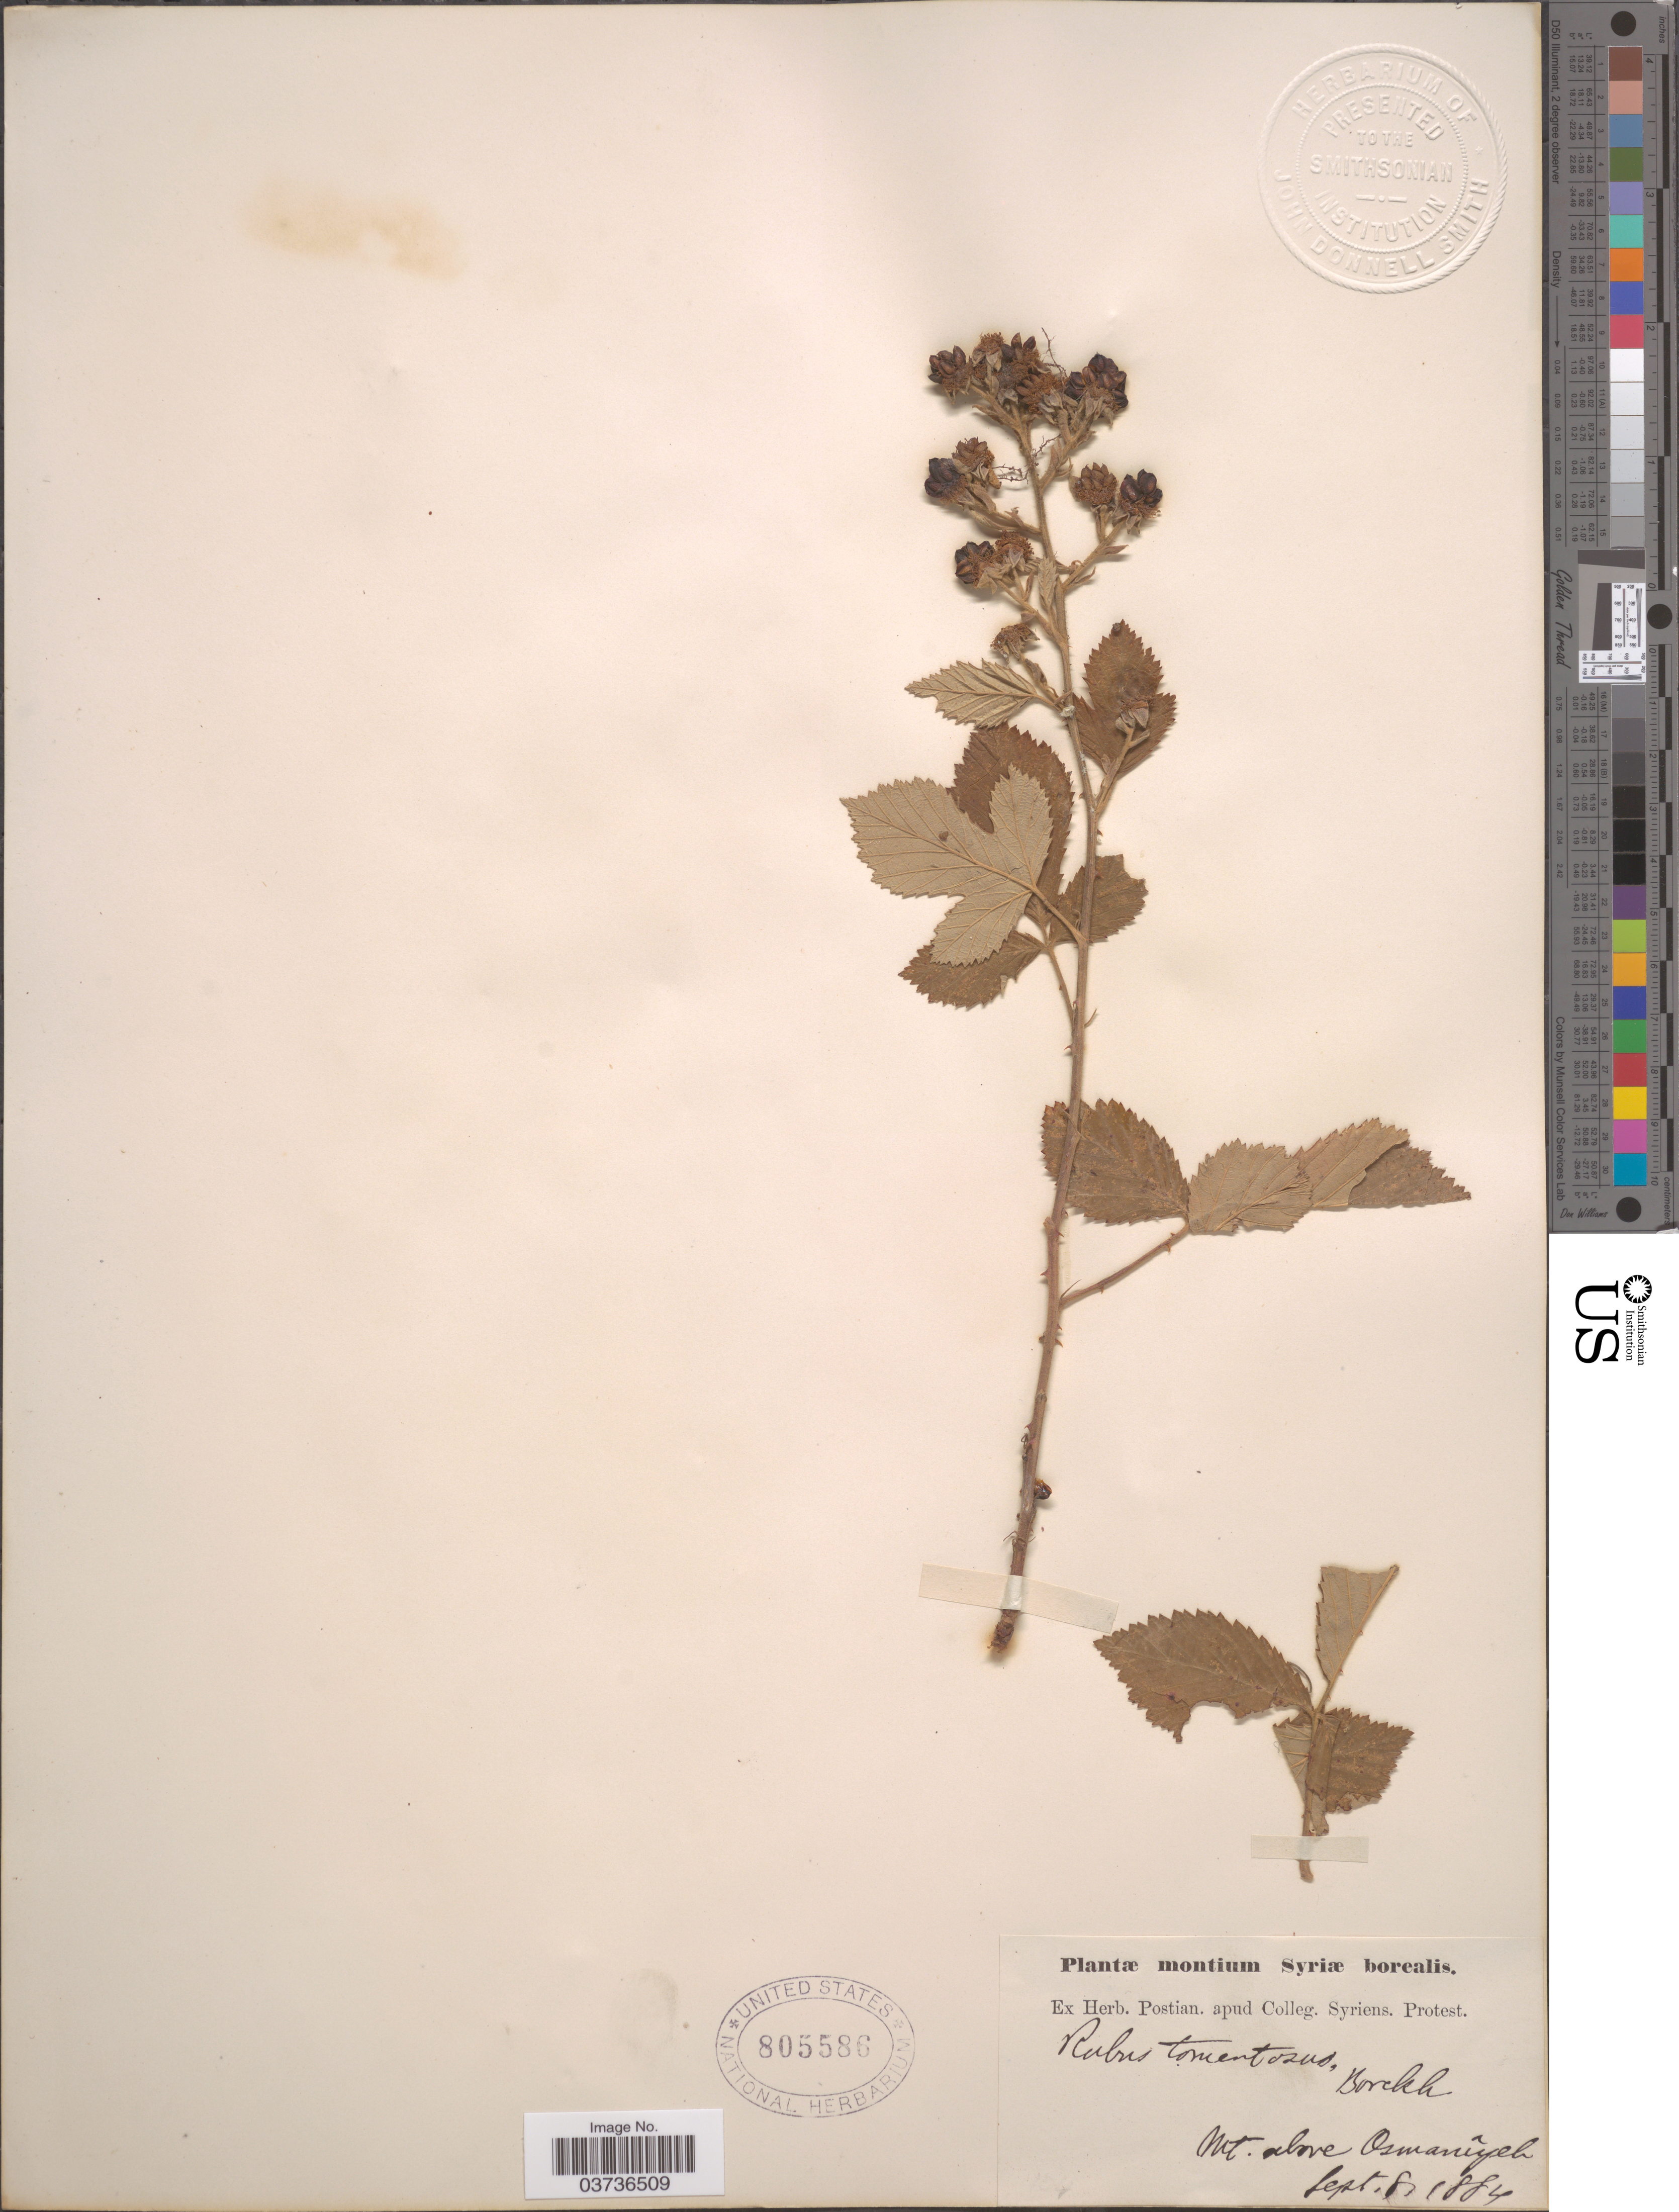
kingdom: Plantae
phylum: Tracheophyta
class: Magnoliopsida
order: Rosales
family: Rosaceae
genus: Rubus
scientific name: Rubus tomentosus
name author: Borkh.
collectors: ex herb. Postian. apud Colleg. Syriens. Protest. USE "Fannie P. A. Shepard" (10308853) AS PRIMARY COLLECTOR INSTEAD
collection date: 1884-09-08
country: Syria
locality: Montium Syriæ borealis. Mt. above Osmaniyeh.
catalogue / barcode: US 805586